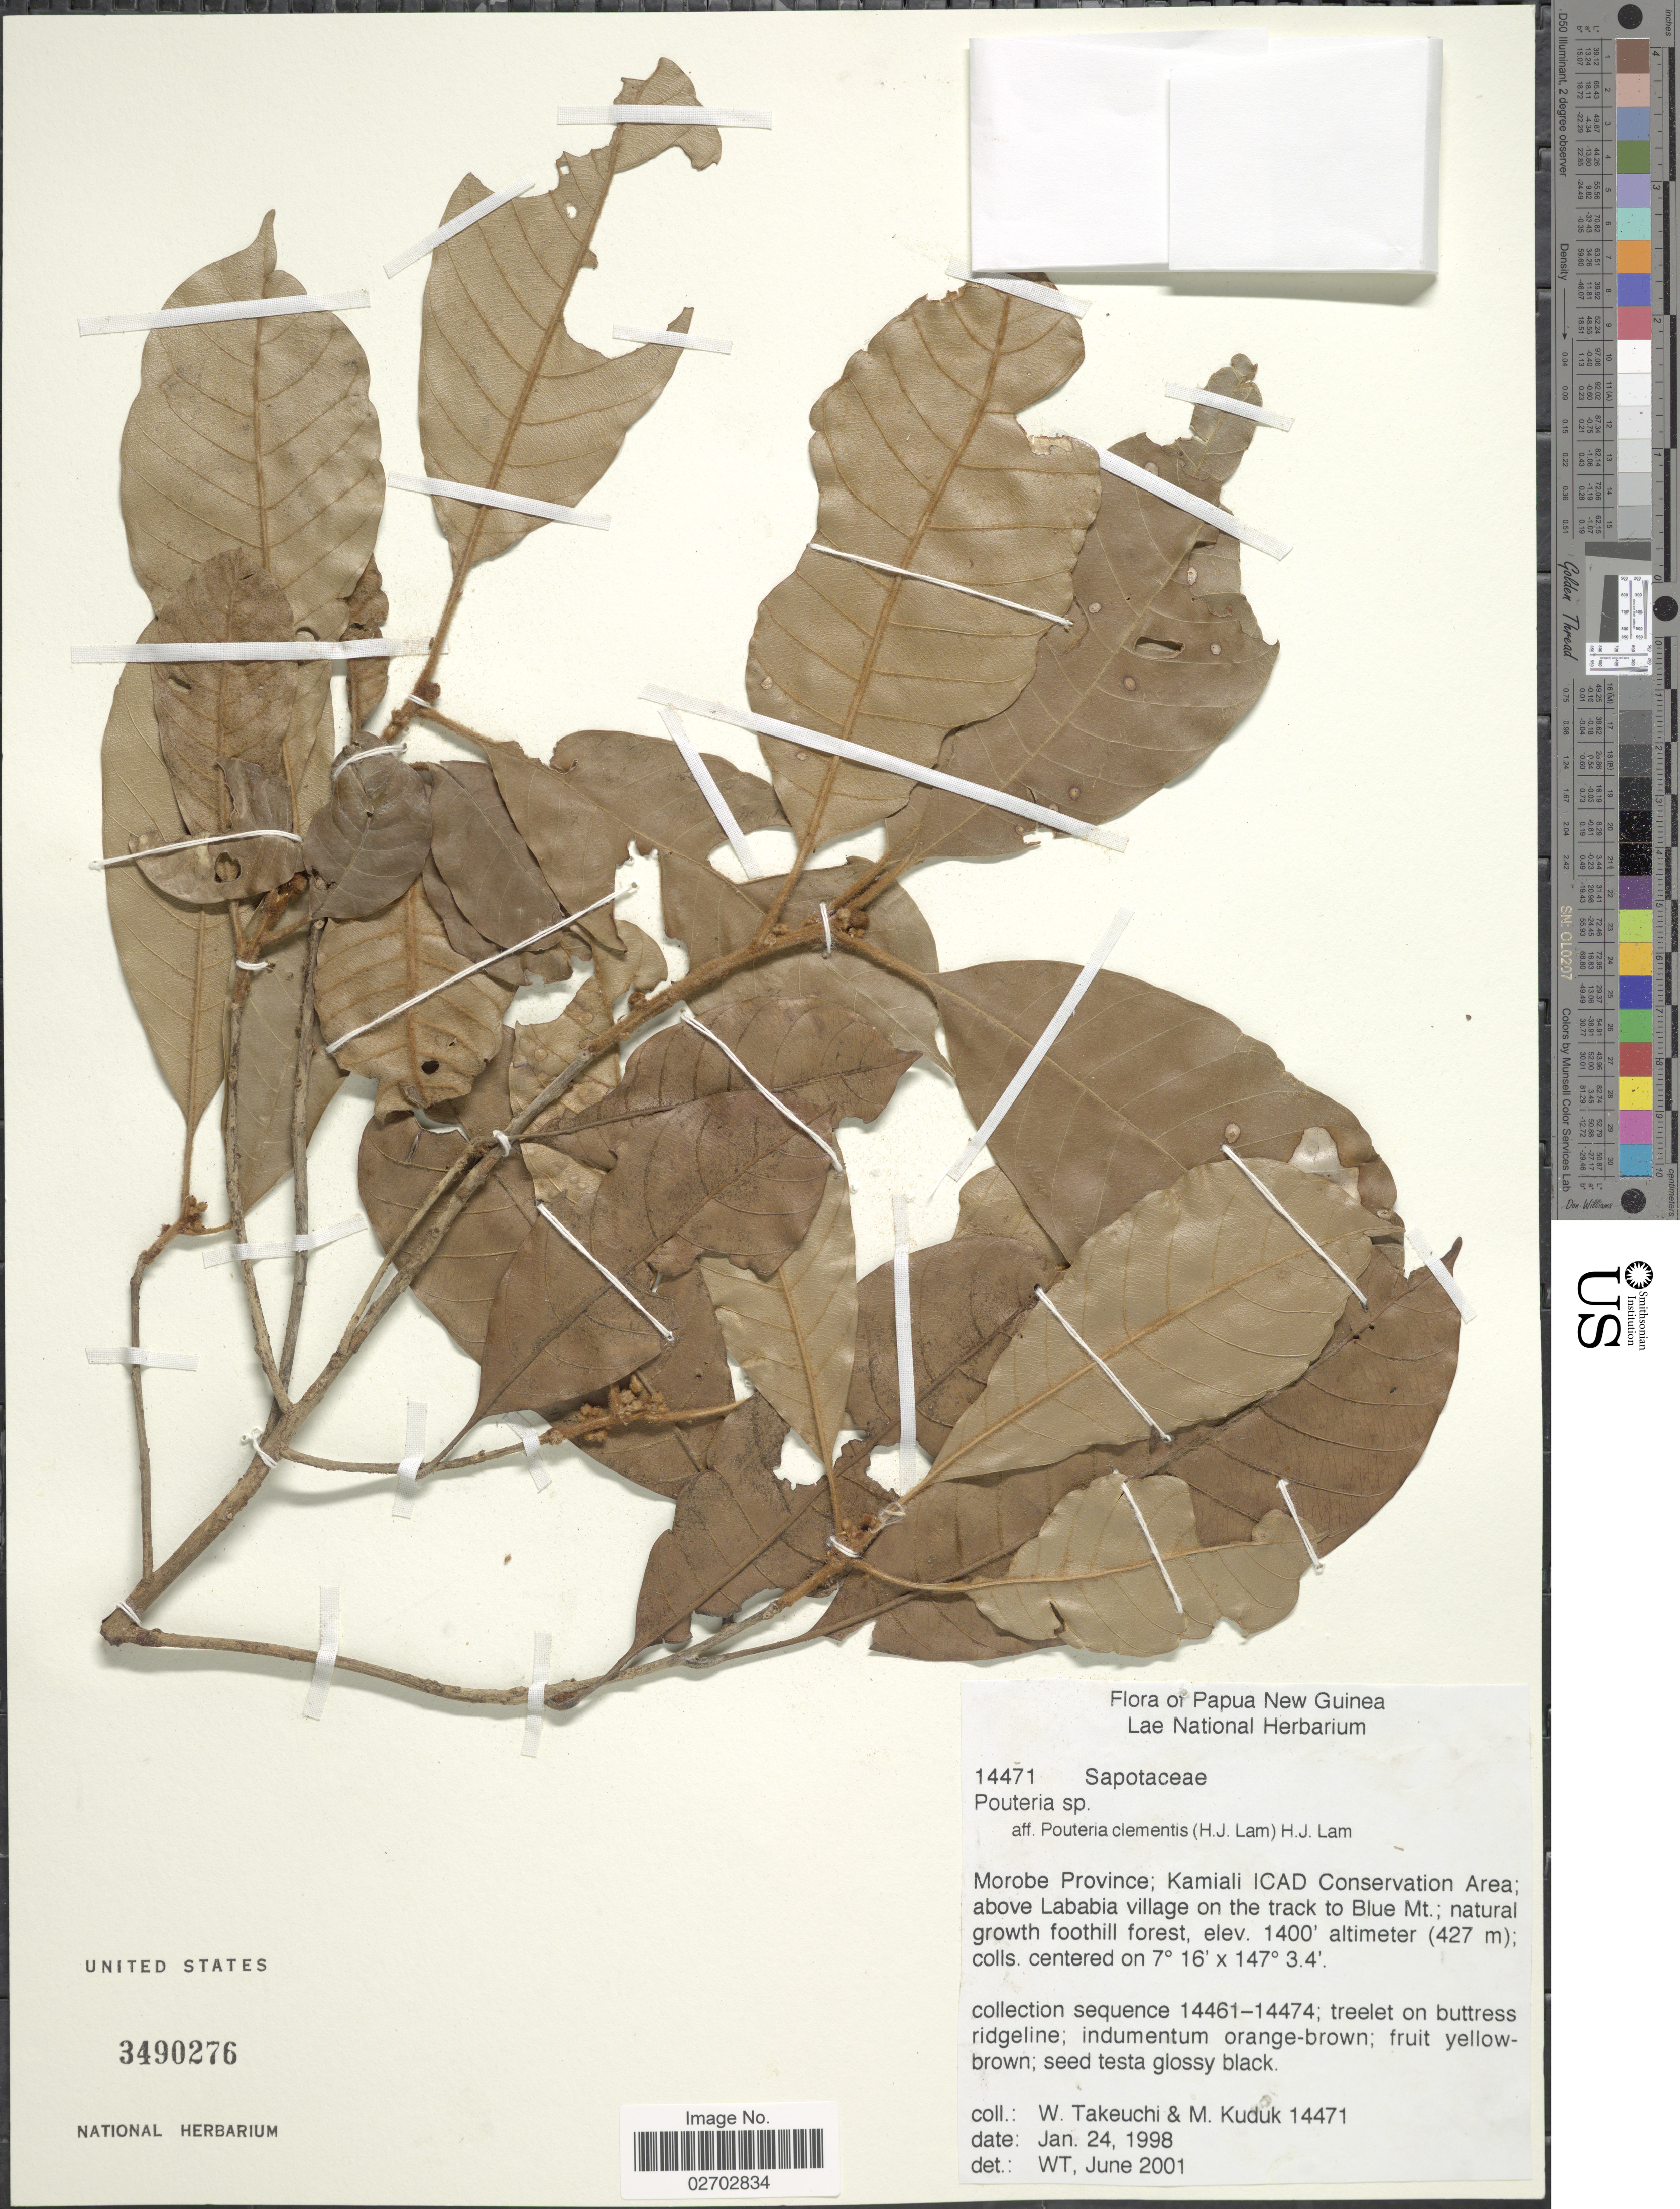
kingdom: Plantae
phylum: Tracheophyta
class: Magnoliopsida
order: Ericales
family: Sapotaceae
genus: Pouteria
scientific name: Pouteria sp.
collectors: W. Takeuchi & M. Kuduk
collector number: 14471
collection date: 1998-01-24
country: Papua New Guinea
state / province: Morobe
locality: Kamiali ICAD Conservation Area; above Lababia village on the track to Blue Mt.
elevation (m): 427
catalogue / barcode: US 3490276